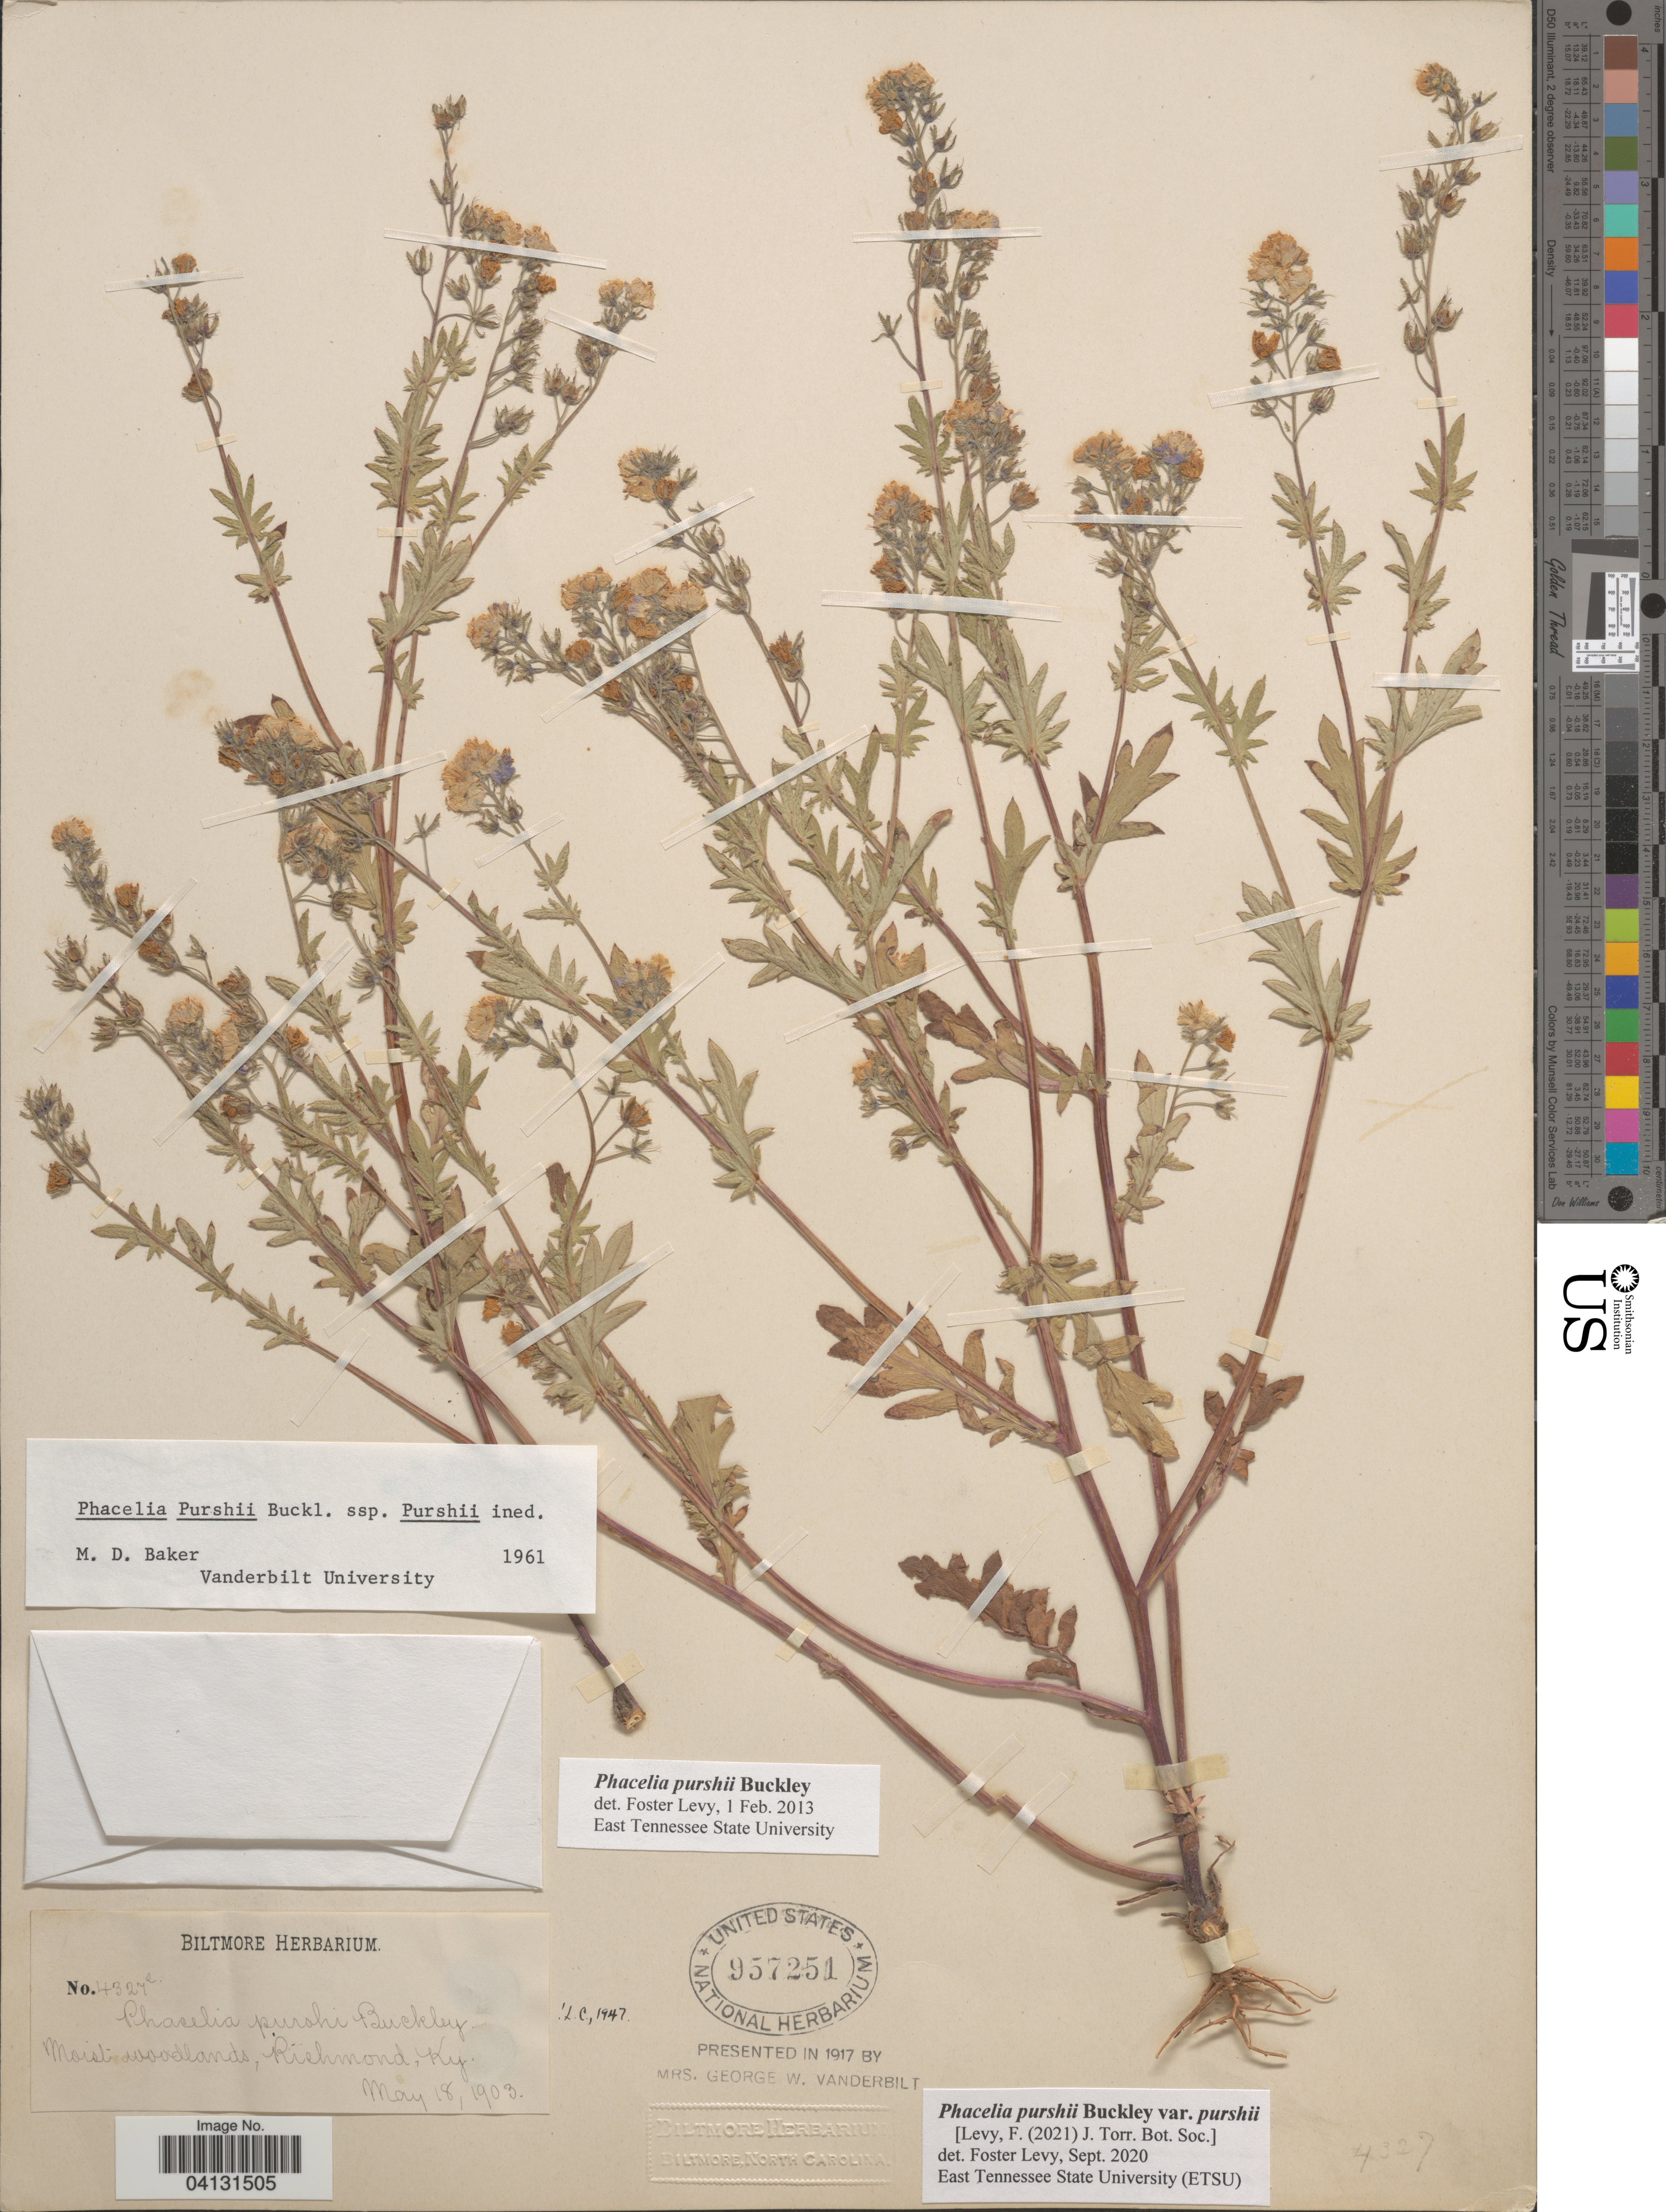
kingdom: Plantae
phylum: Tracheophyta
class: Magnoliopsida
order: Boraginales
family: Hydrophyllaceae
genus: Phacelia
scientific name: Phacelia purshii var. purshii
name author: Buckley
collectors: ex herb. Biltmore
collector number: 4327e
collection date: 1903-05-18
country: United States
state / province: Kentucky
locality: Moist woodlands, Richmond.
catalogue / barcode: US 957251